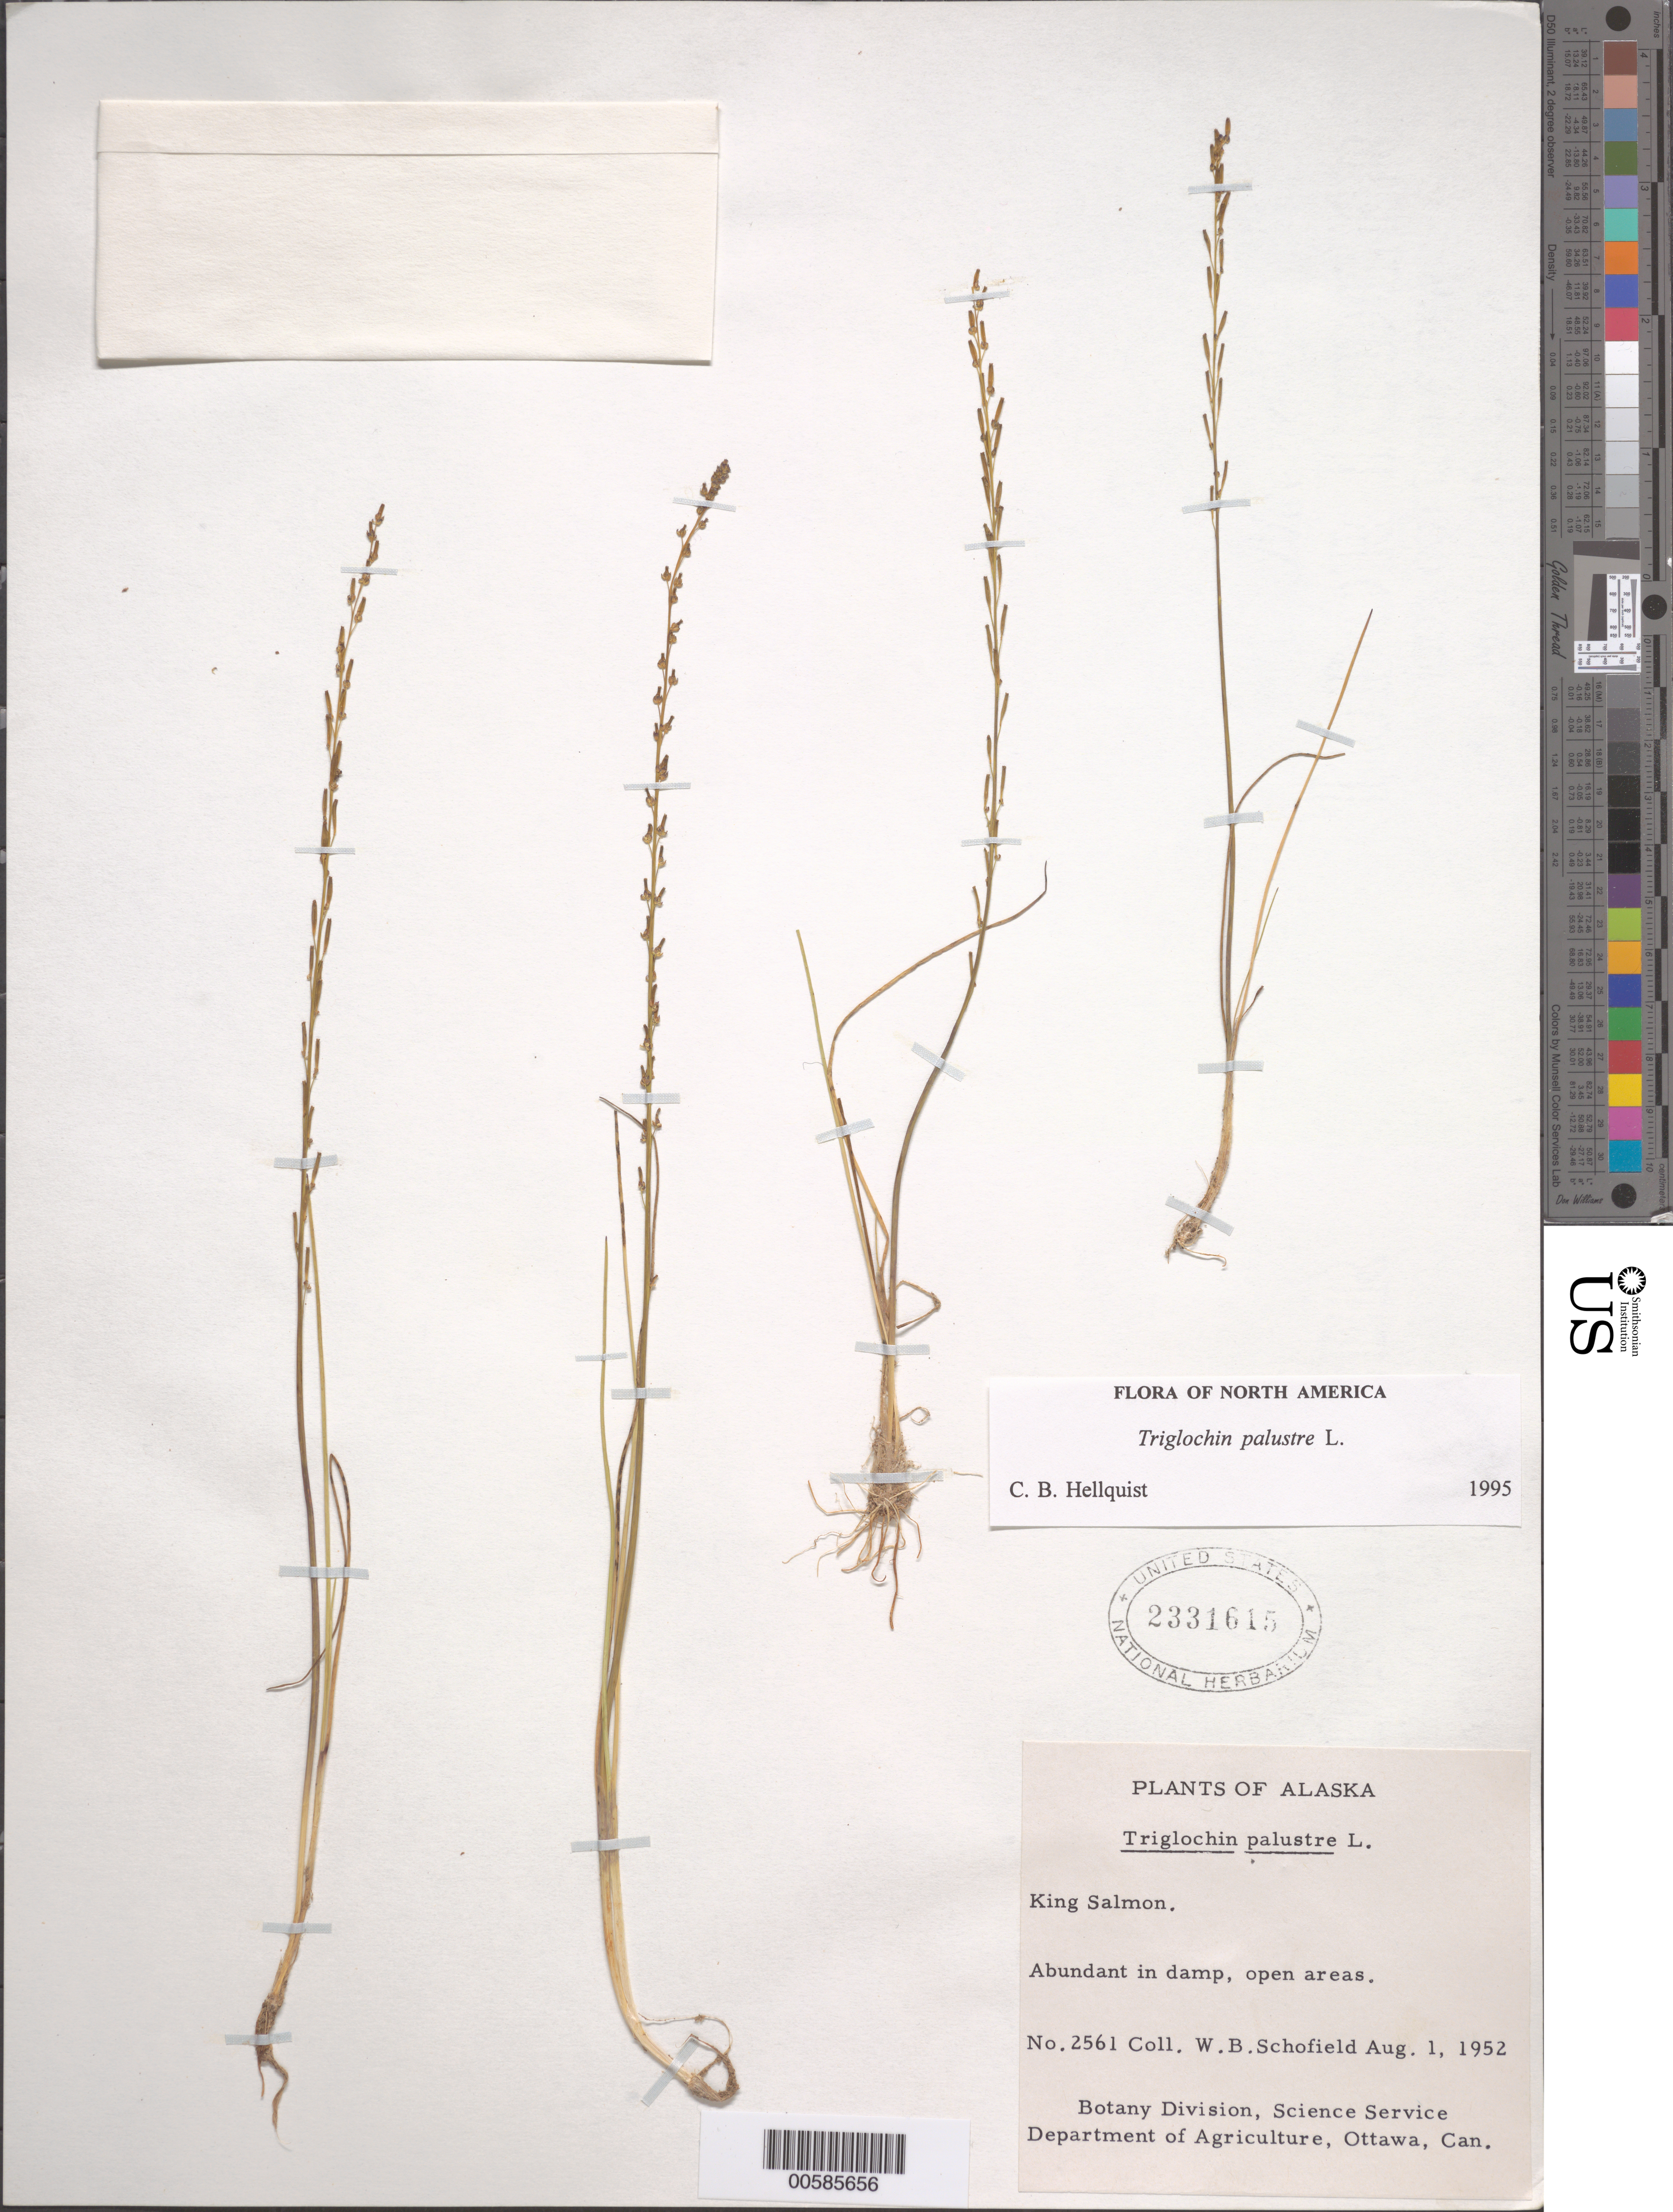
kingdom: Plantae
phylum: Tracheophyta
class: Liliopsida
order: Alismatales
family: Juncaginaceae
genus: Triglochin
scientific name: Triglochin palustris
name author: L.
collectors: W. Schofield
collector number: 2561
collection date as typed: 01 Aug 1952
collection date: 1952-08-01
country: United States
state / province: Alaska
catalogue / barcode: US 2331615